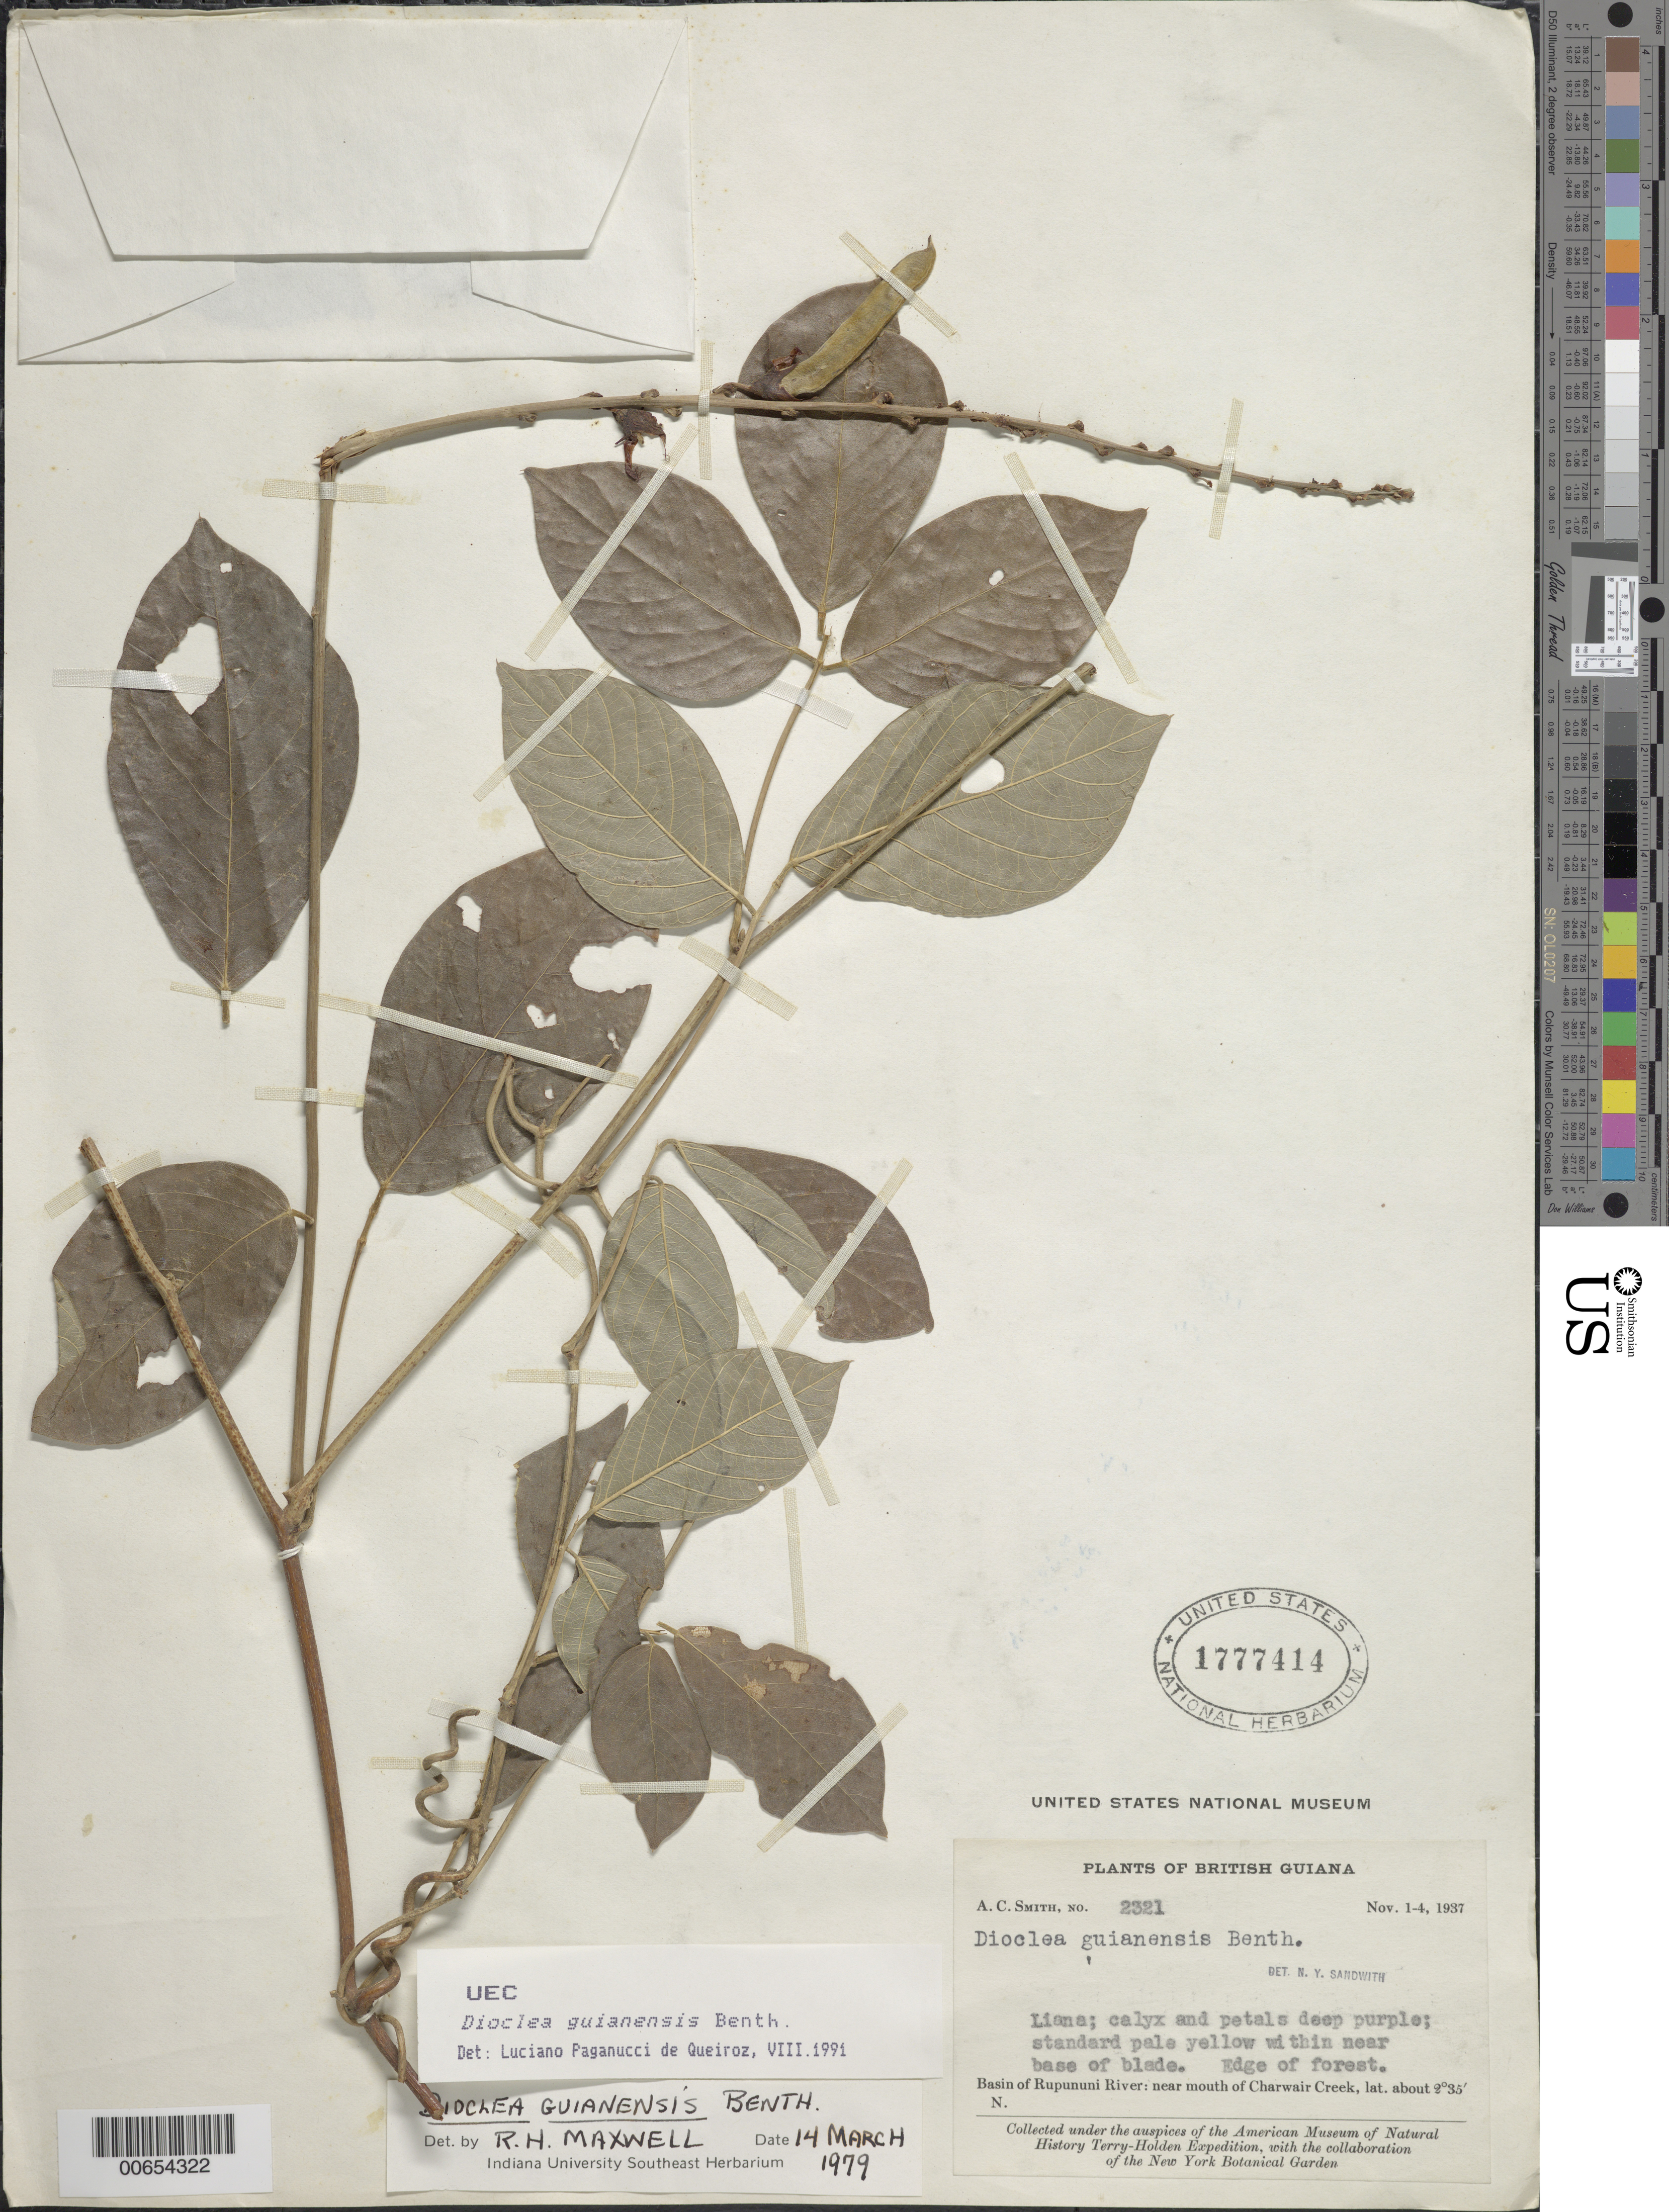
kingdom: Plantae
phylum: Tracheophyta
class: Magnoliopsida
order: Fabales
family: Fabaceae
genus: Dioclea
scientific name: Dioclea guianensis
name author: Benth.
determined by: Queiróz, L. P. de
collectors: A. C. Smith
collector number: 2321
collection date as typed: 1-Nov-37 to 4-Nov-37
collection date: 1937-11-01/1937-11-04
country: Guyana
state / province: U. Takutu-U. Essequibo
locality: Charwair Creek, near mouth, Rupununi R. basin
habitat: Edge of forest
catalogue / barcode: US 1777414